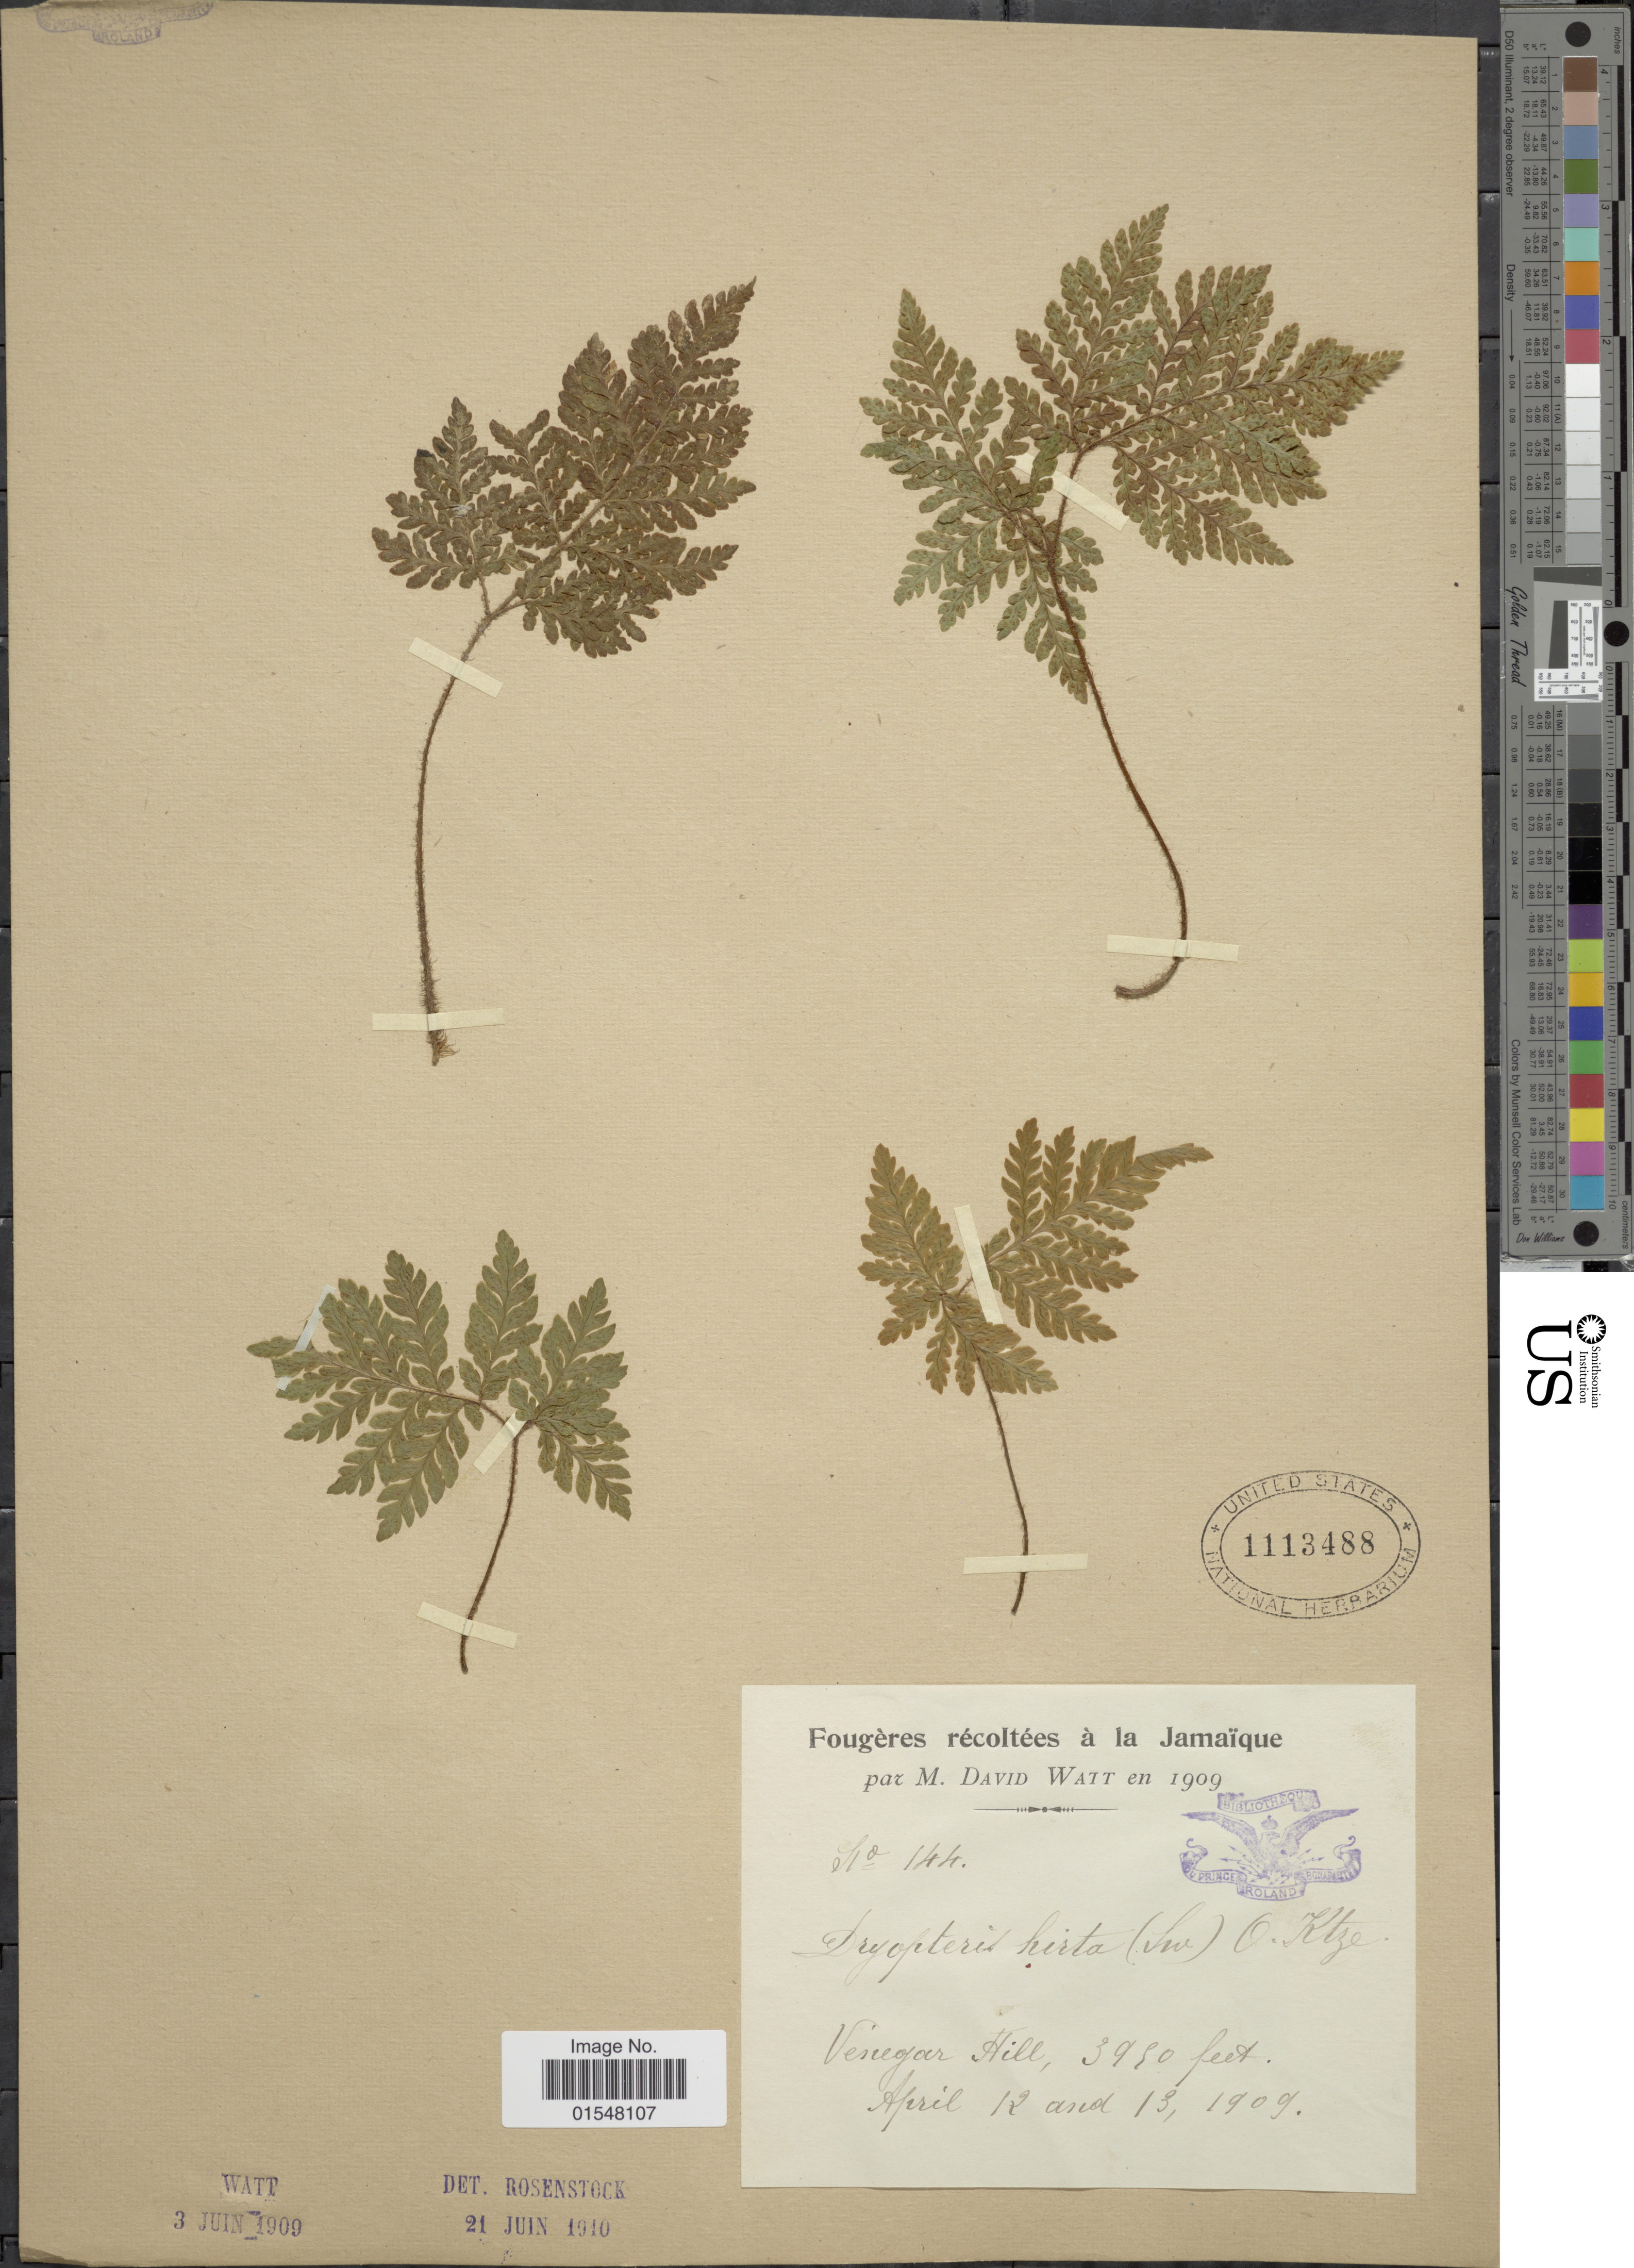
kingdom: Plantae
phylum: Tracheophyta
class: Polypodiopsida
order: Polypodiales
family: Dryopteridaceae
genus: Ctenitis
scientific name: Ctenitis hirta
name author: (Sw.) Ching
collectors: D. A. P. Watt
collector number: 144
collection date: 1909-04-12/1909-04-13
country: Jamaica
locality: Venegar Hill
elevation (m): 1198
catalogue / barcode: US 1113488